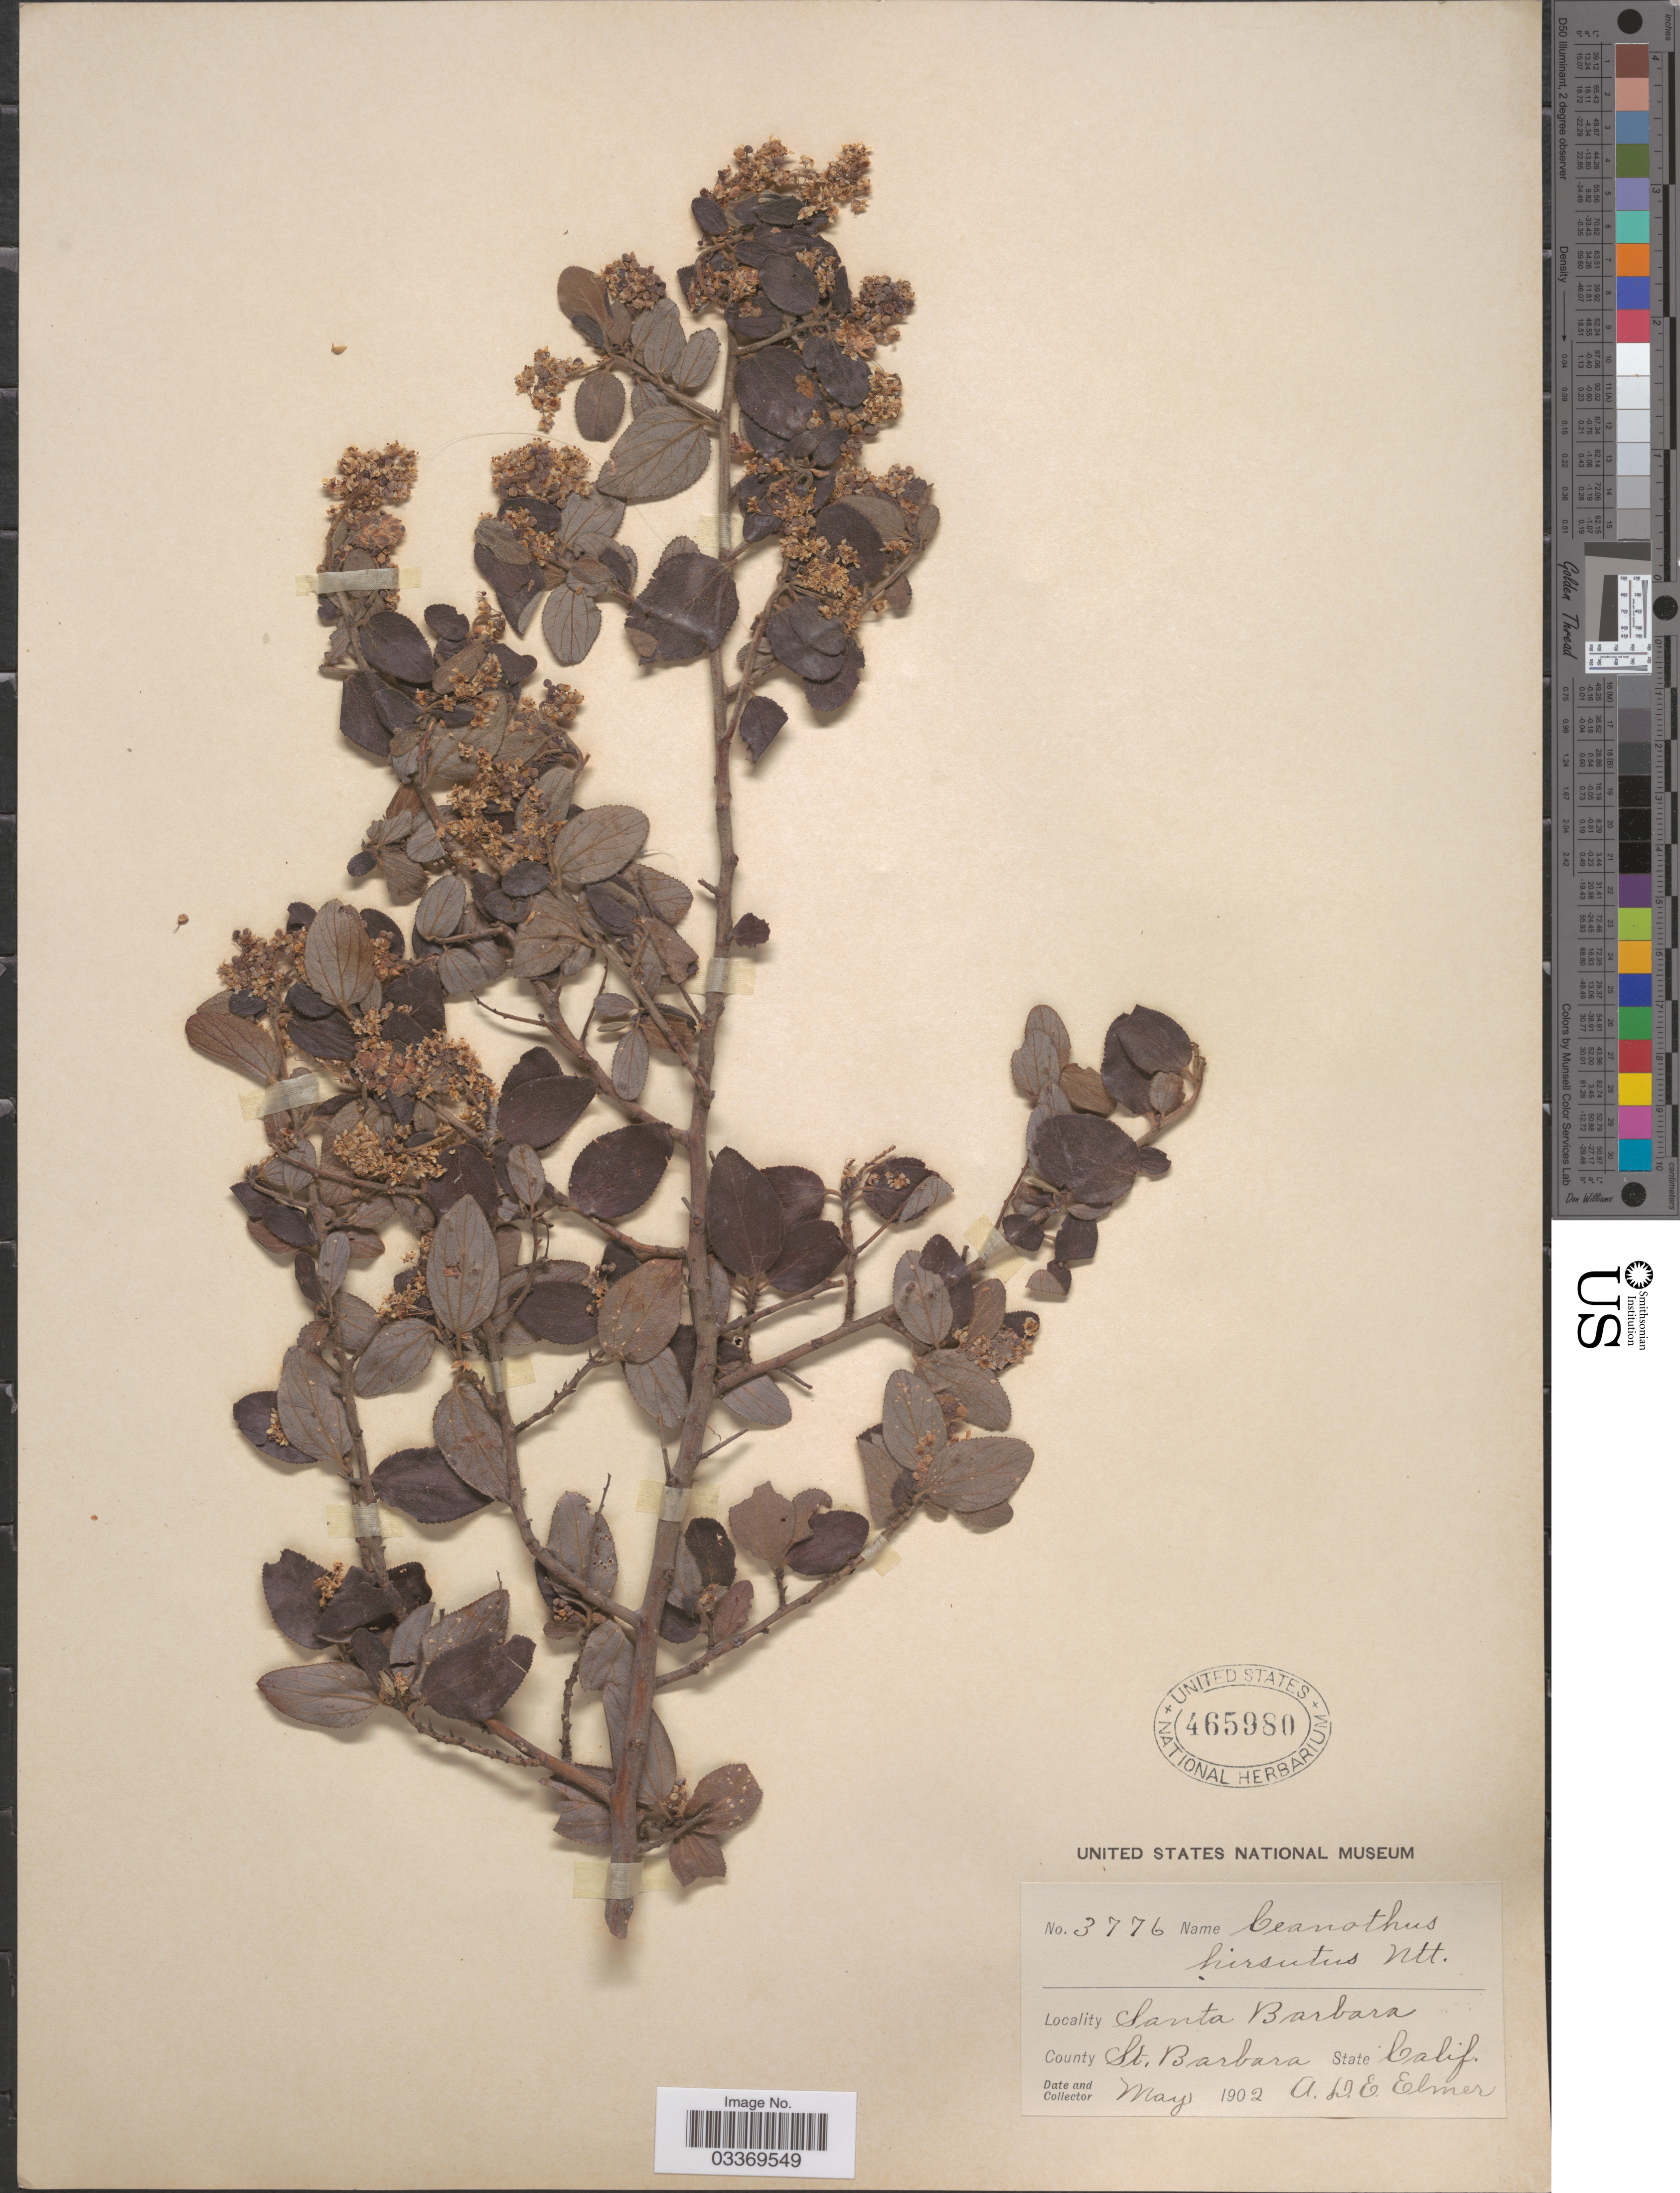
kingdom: Plantae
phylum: Tracheophyta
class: Magnoliopsida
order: Rosales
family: Rhamnaceae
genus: Ceanothus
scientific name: Ceanothus hirsutus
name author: Nutt.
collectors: A. D. E. Elmer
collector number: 3776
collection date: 1902-05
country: United States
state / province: California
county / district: Santa Barbara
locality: Santa Barbara. County St. Barbara.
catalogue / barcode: US 465980